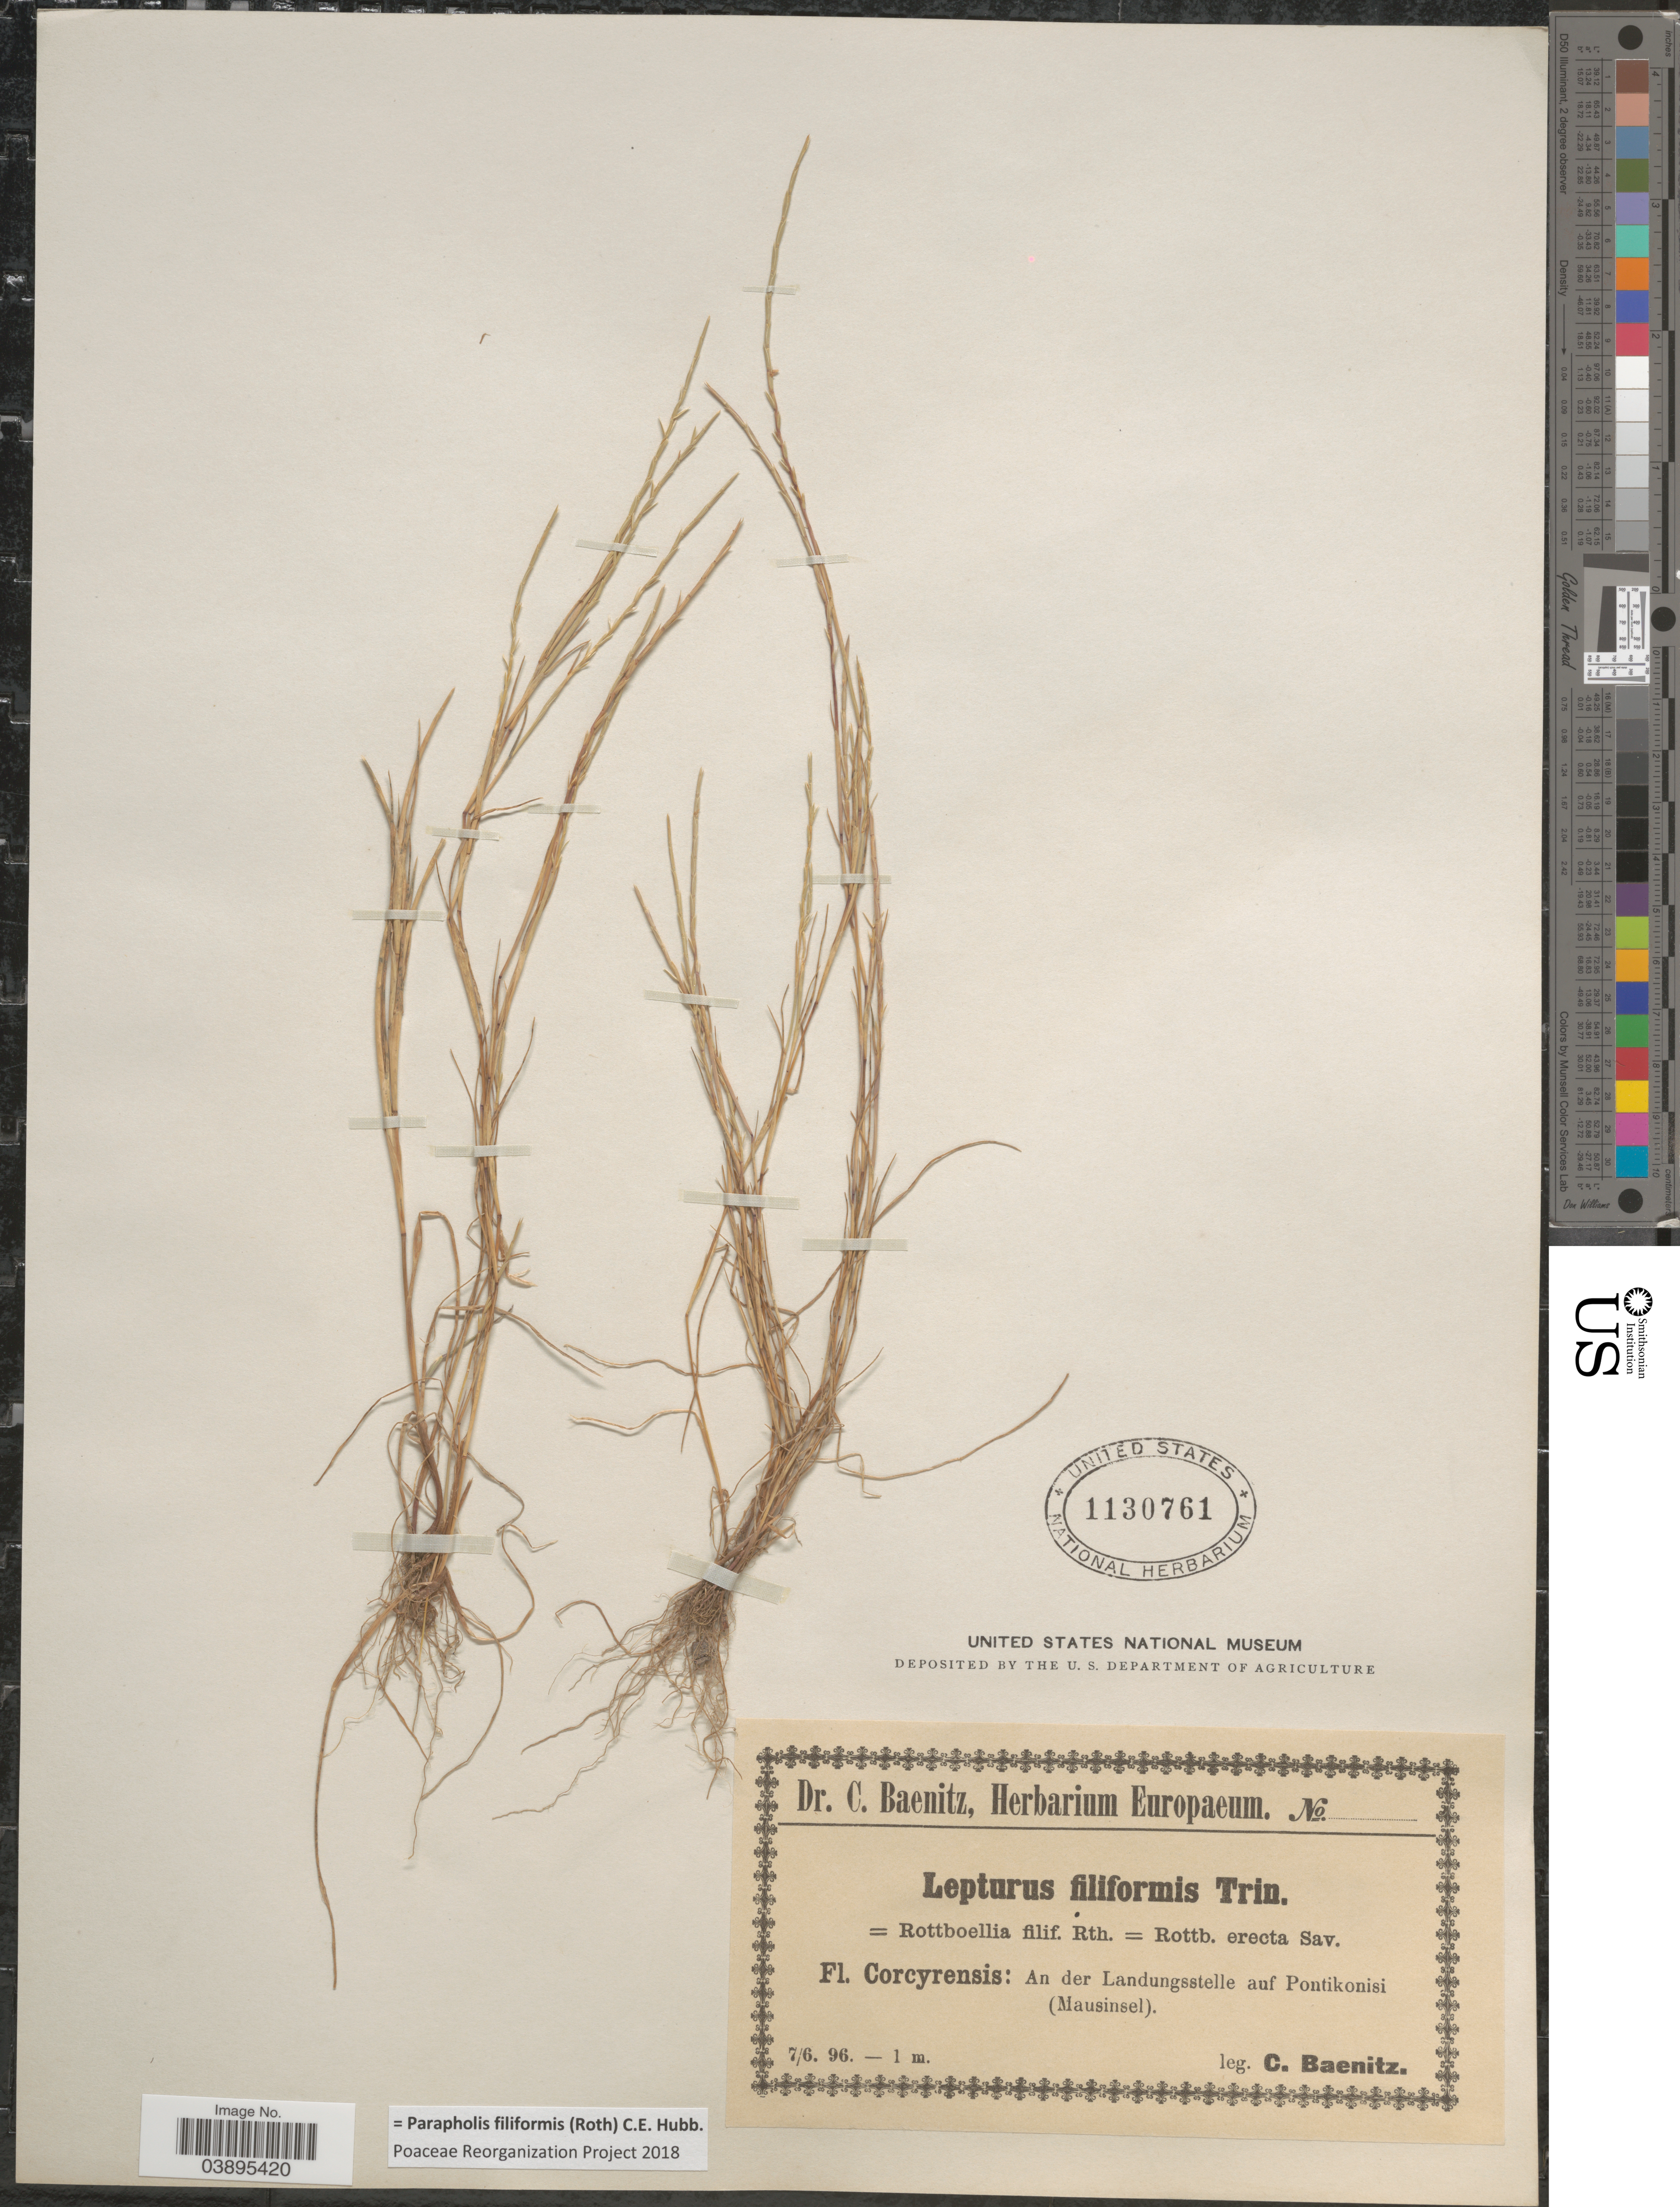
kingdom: Plantae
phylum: Tracheophyta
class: Liliopsida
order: Poales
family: Poaceae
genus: Parapholis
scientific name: Parapholis filiformis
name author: (Roth) C.E. Hubb.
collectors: C. G. Baenitz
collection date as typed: Transcribed d/m/y: 7/6/96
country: Greece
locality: Corcyrensis: An der Landungsstelle auf Pontikonisi (Mausinsel).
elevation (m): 1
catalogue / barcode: US 1130761